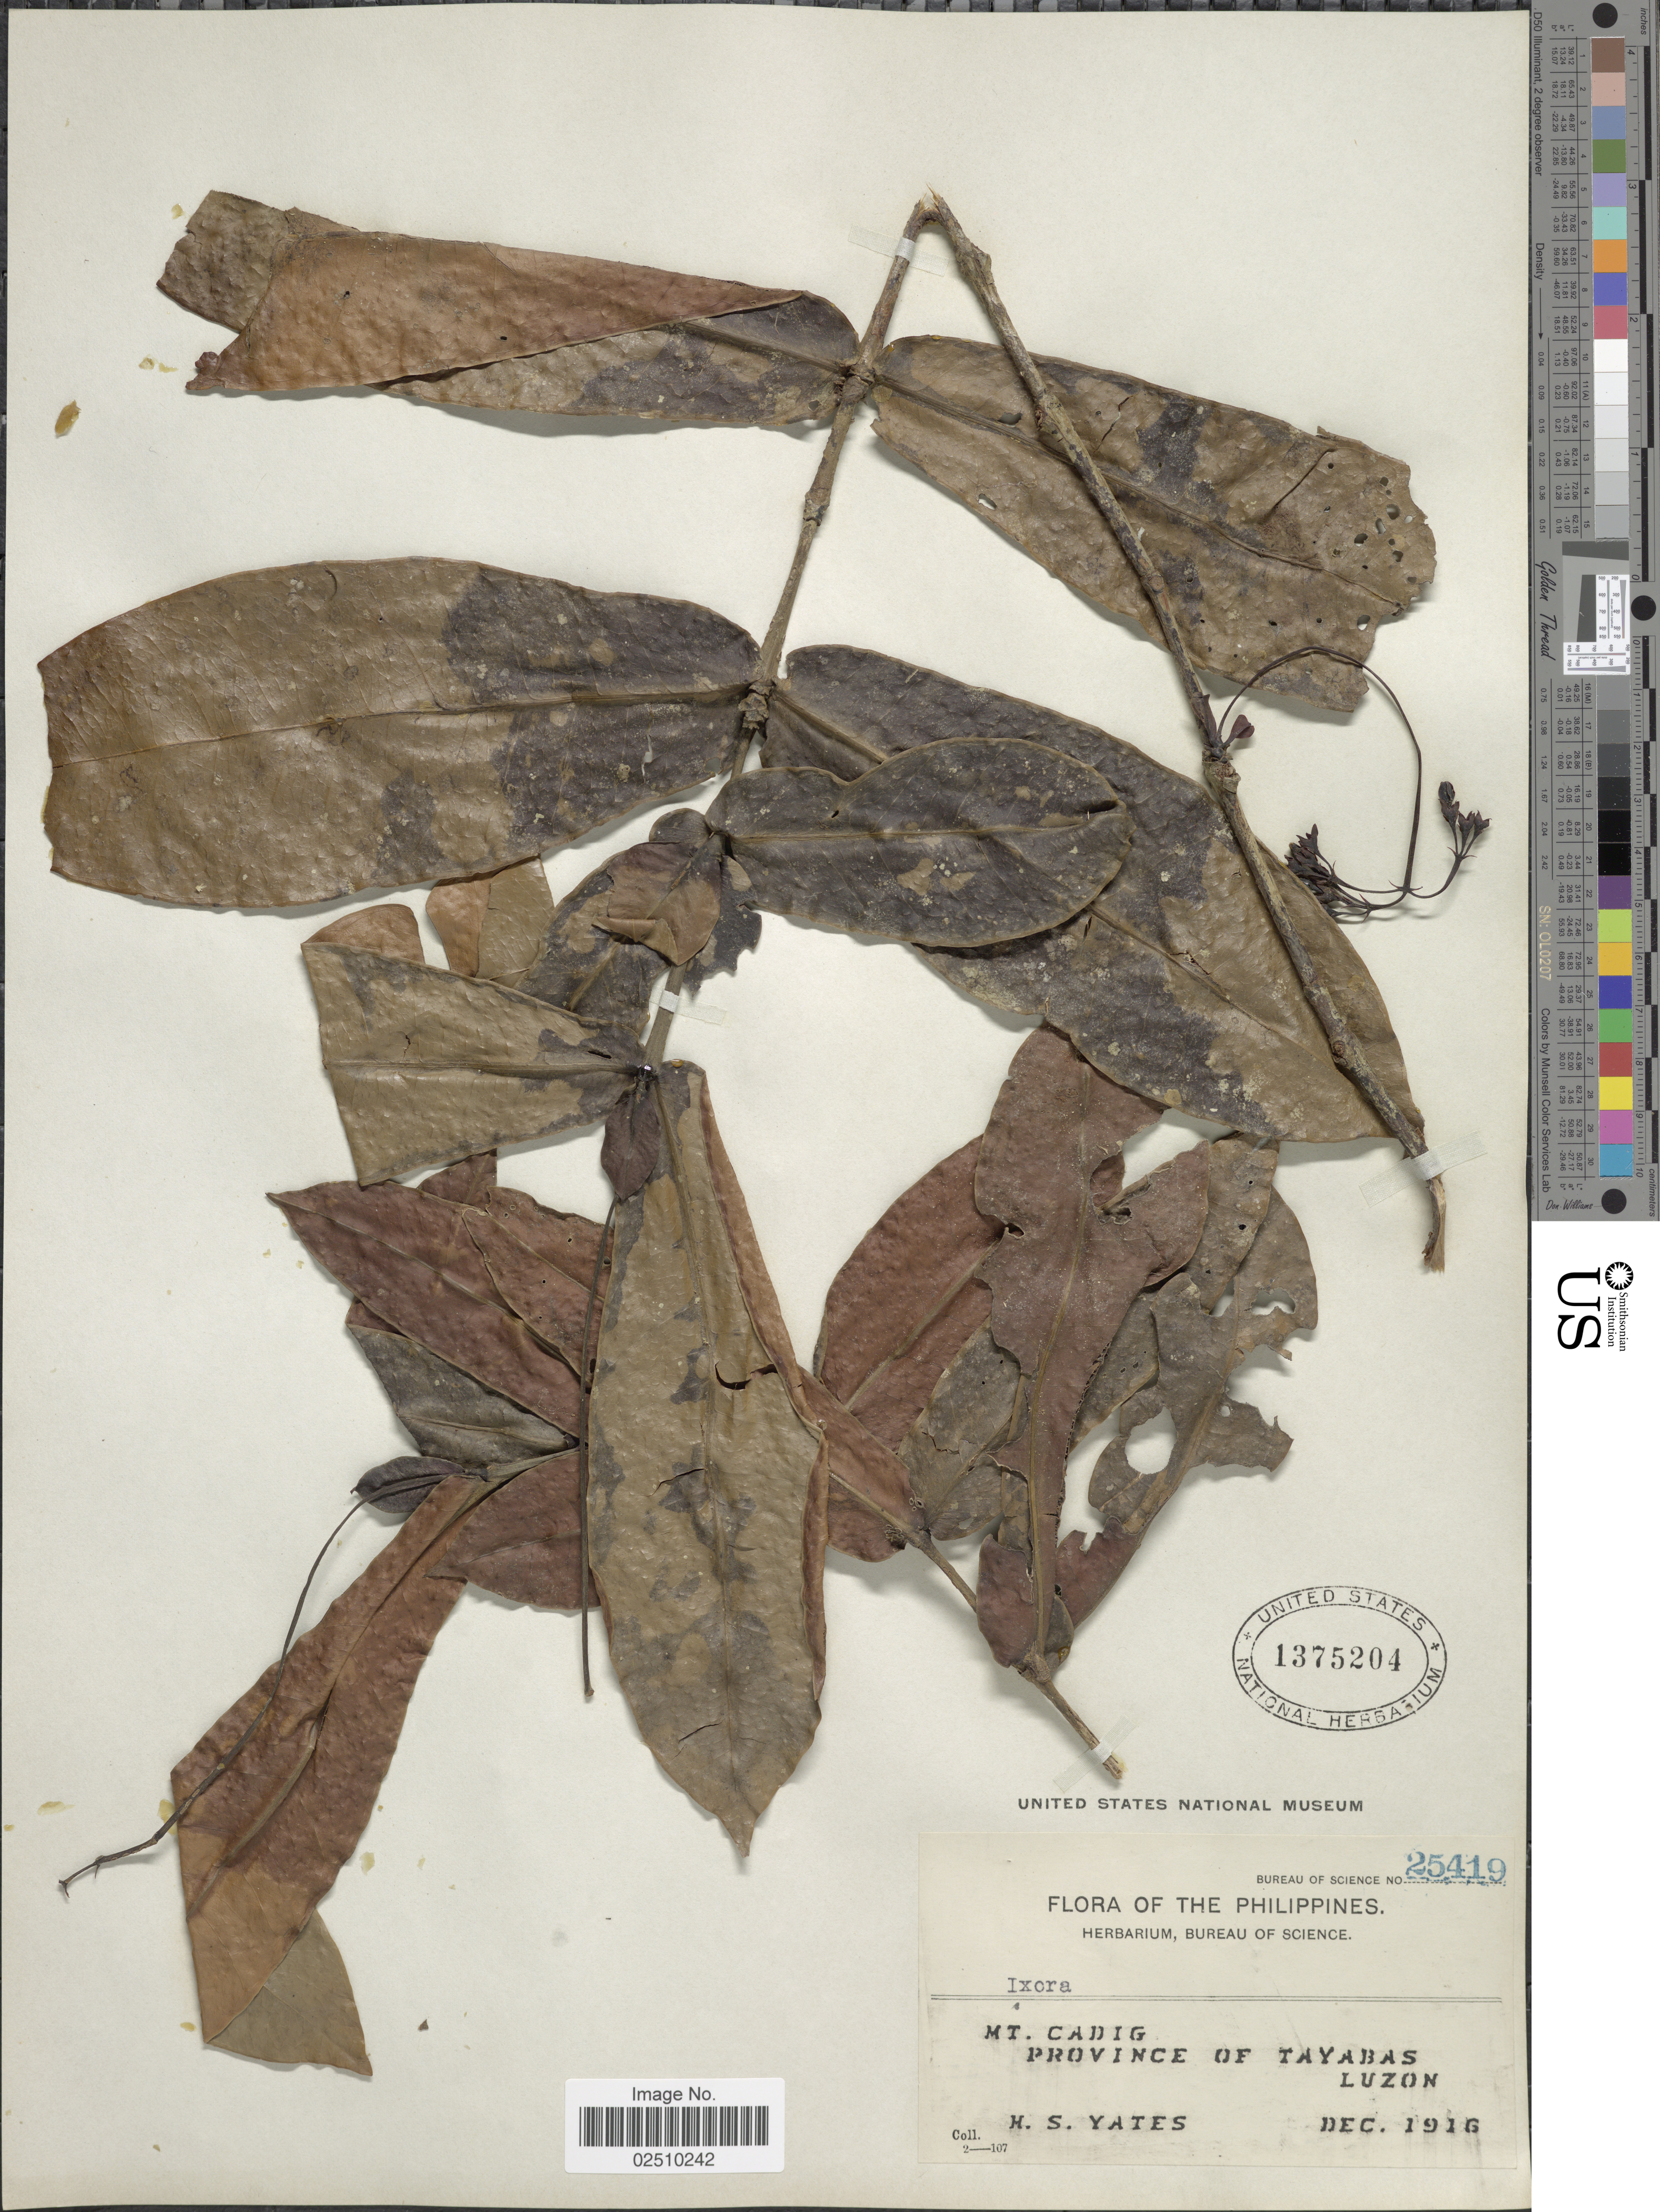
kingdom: Plantae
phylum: Tracheophyta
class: Magnoliopsida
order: Gentianales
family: Rubiaceae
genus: Ixora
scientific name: Ixora sp.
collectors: H. S. Yates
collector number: Bureau of Science 25419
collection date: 1916-12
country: Philippines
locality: Mt. Cadig, Province of Tayabas, Luzon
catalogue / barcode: US 1375204